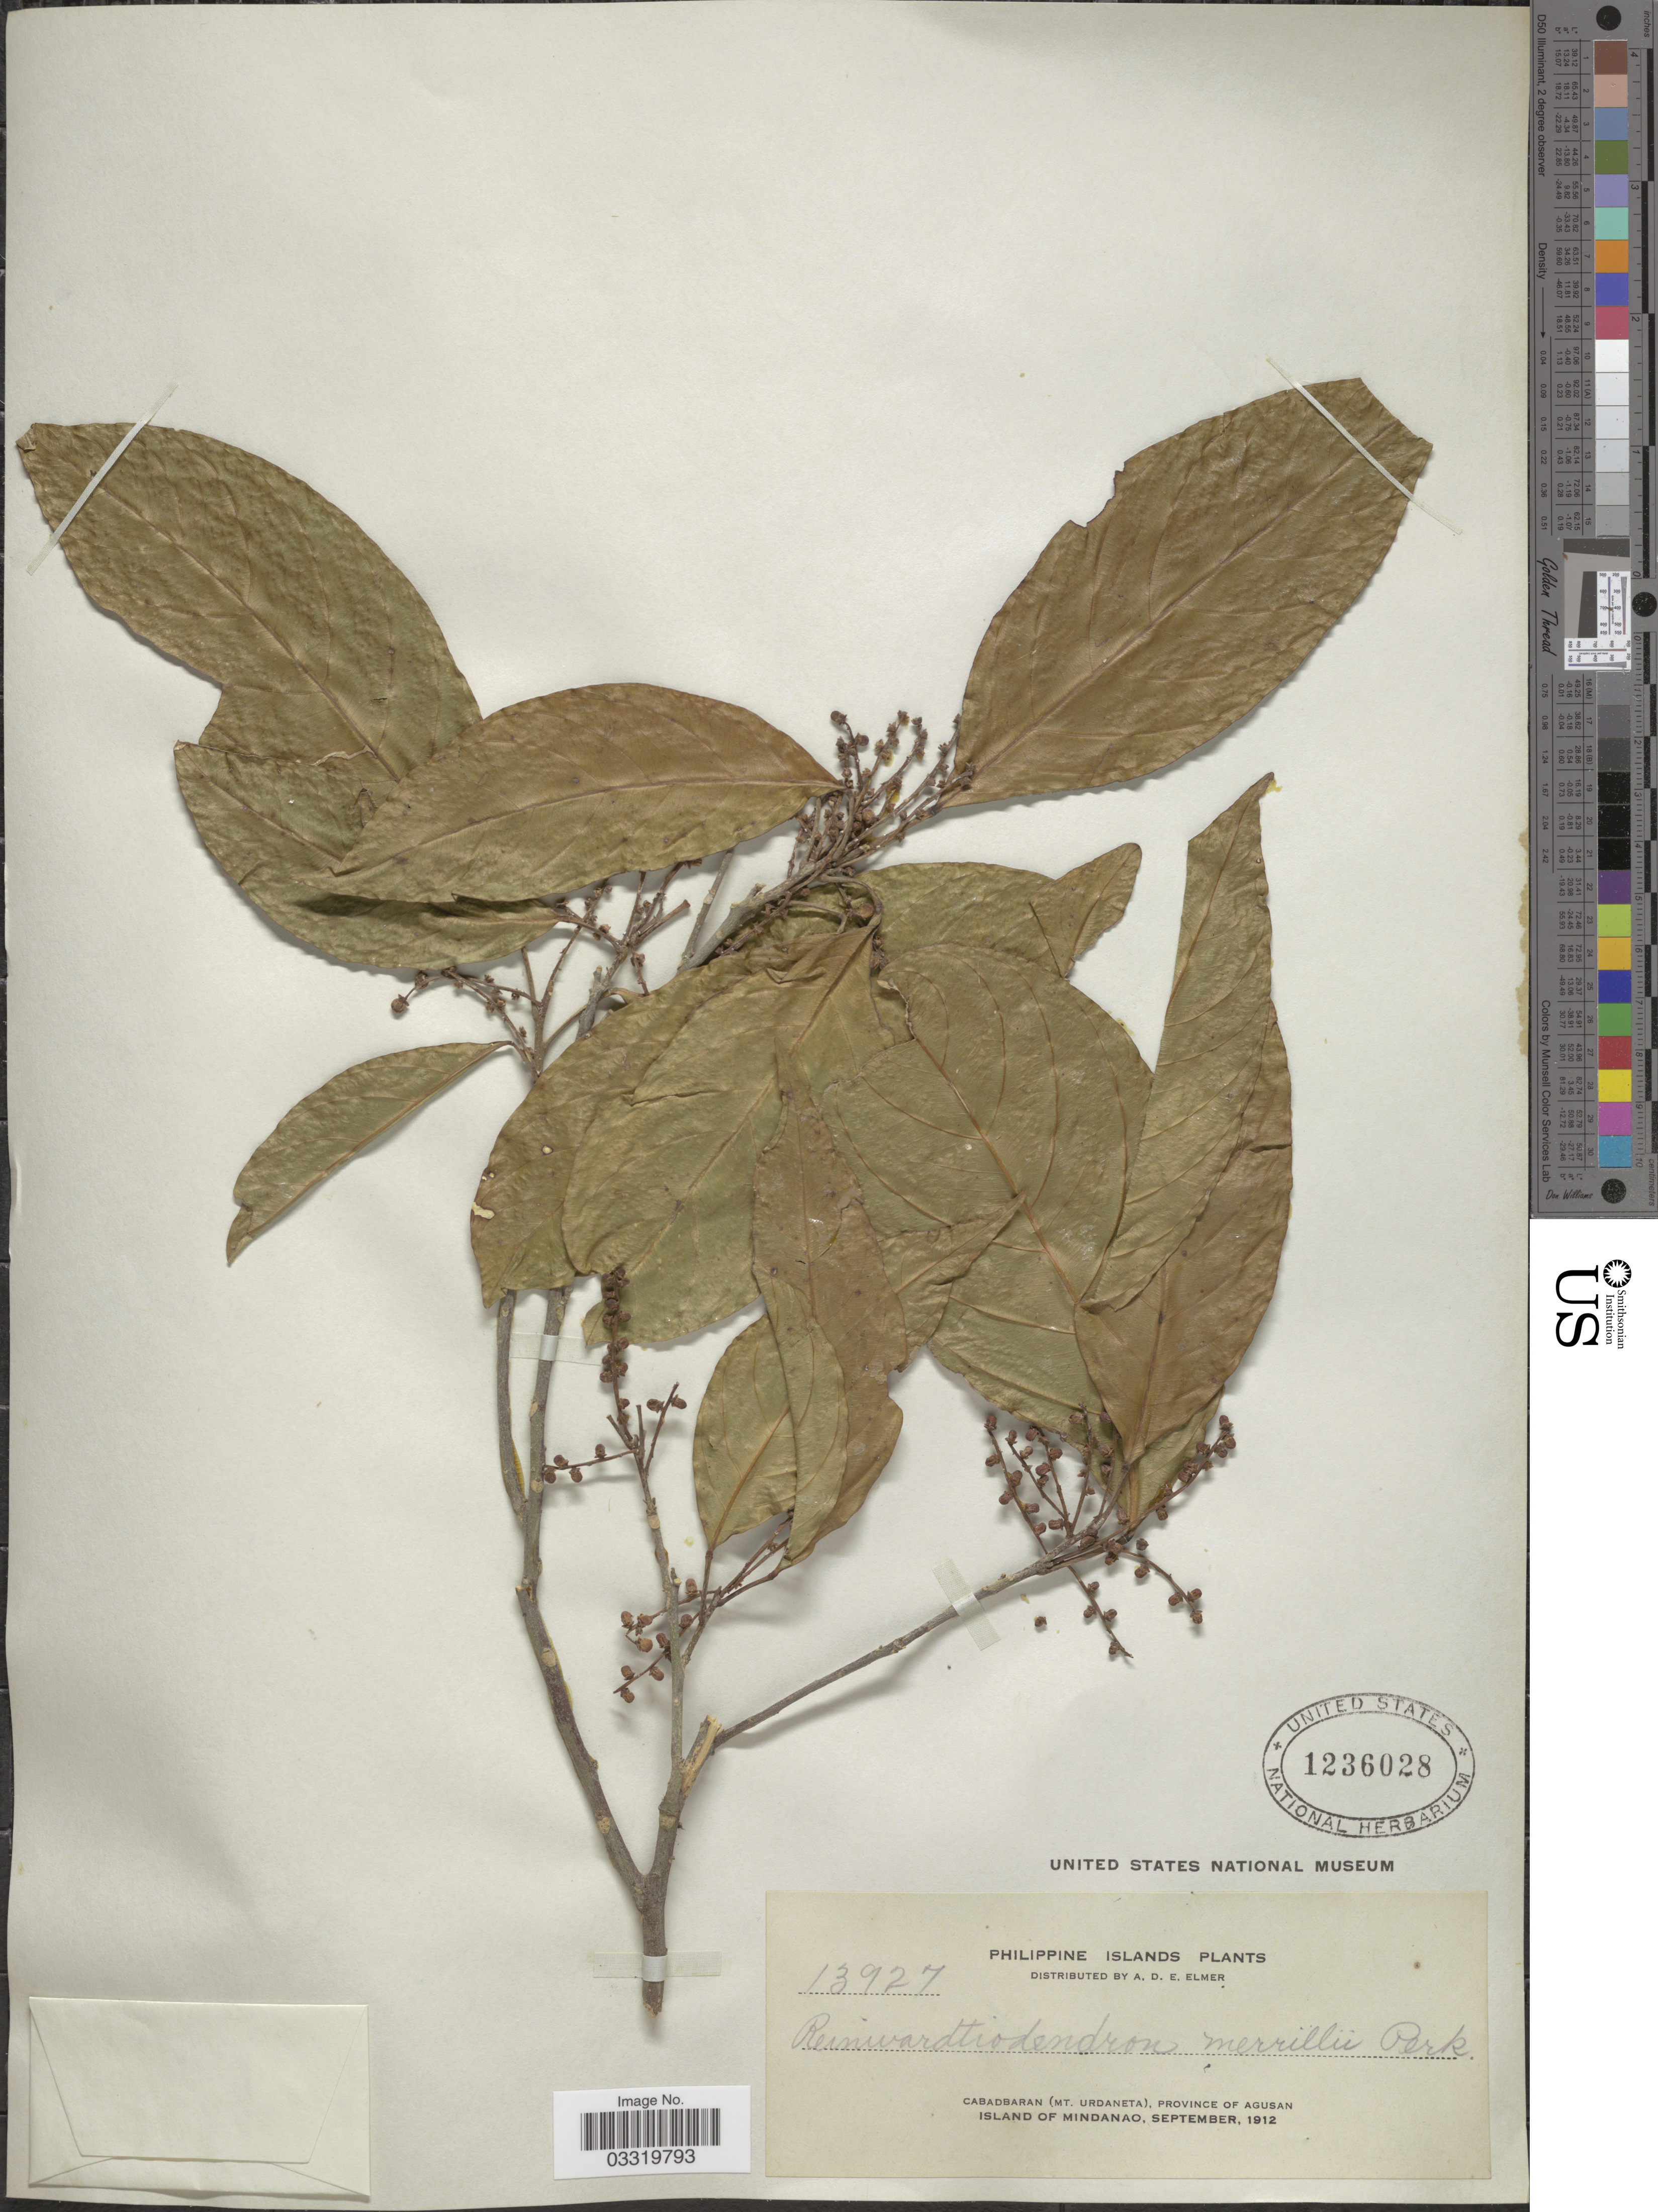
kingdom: Plantae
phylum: Tracheophyta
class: Magnoliopsida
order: Sapindales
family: Meliaceae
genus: Reinwardtiodendron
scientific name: Reinwardtiodendron celebicum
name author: Koord.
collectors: A. D. E. Elmer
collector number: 13927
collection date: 1912-09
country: Philippines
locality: Cabadbaran (Mt. Urdaneta), Province of Agusan, Island of Mindanao.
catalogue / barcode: US 1236028